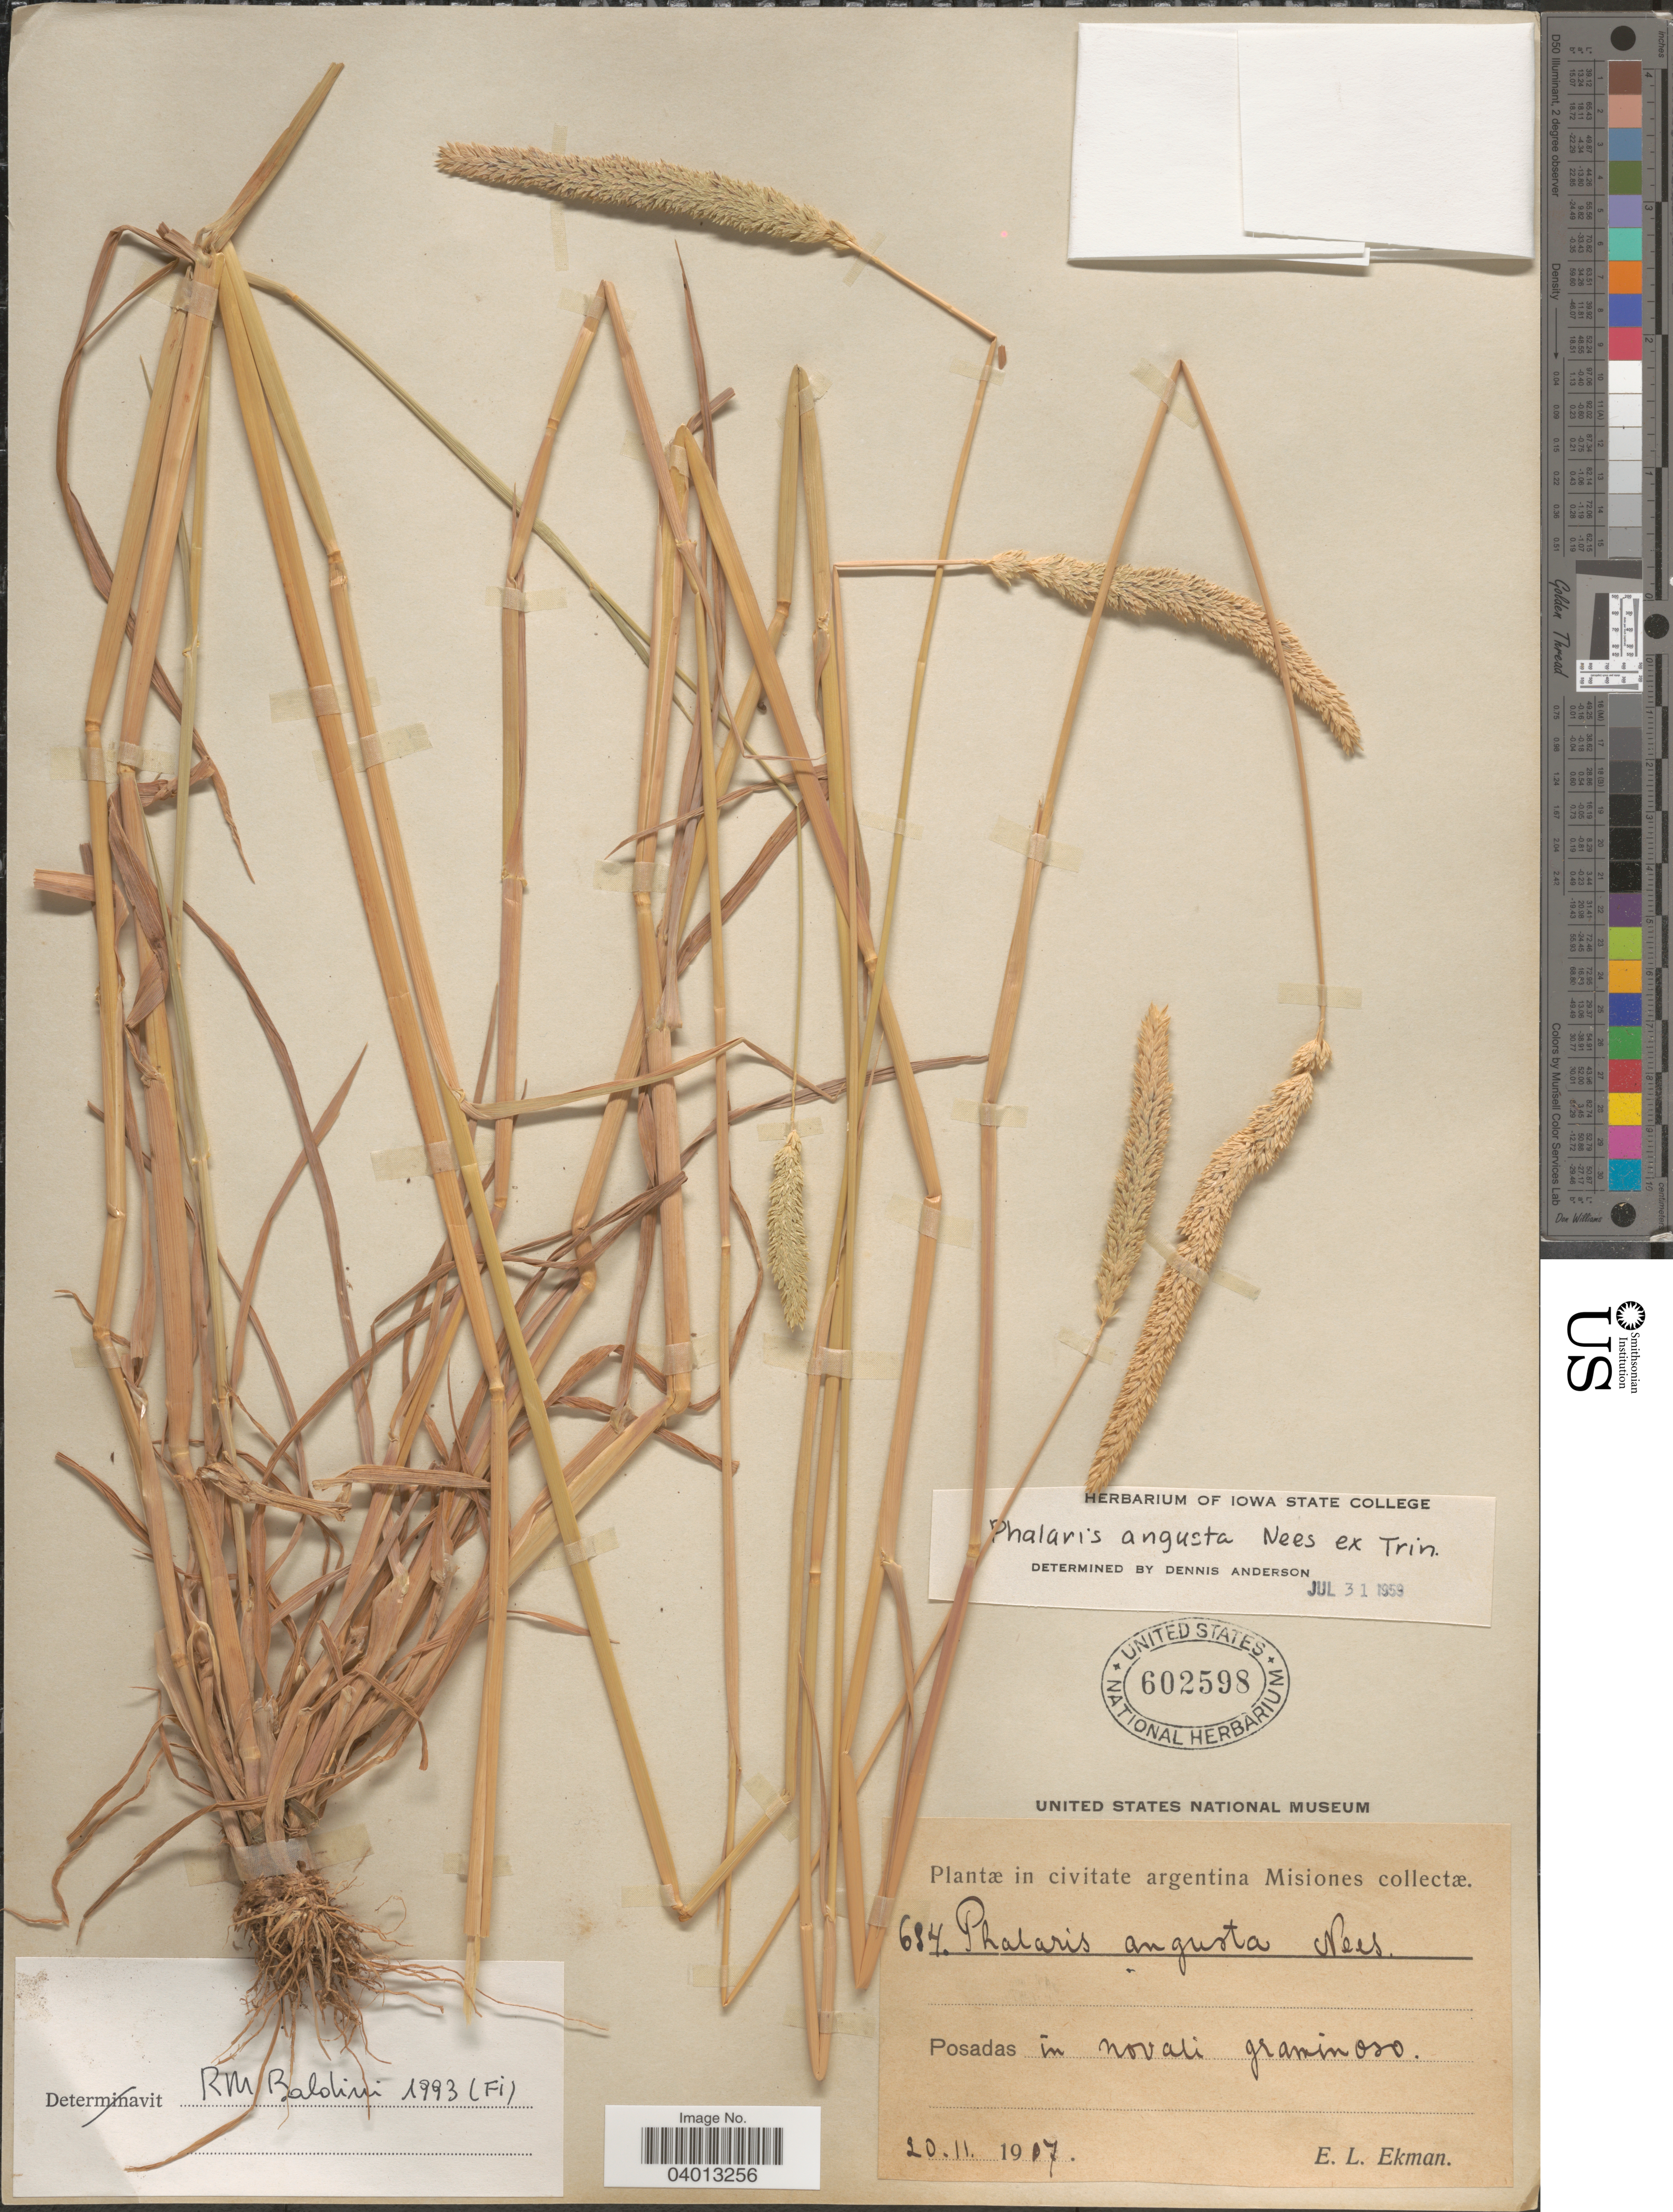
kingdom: Plantae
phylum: Tracheophyta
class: Liliopsida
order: Poales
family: Poaceae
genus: Phalaris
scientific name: Phalaris angusta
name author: Nees ex Trin.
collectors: E. L. Ekman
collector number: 684*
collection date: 1907-11-20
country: Argentina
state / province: Misiones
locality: Posadas in novali graminoso.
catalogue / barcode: US 602598